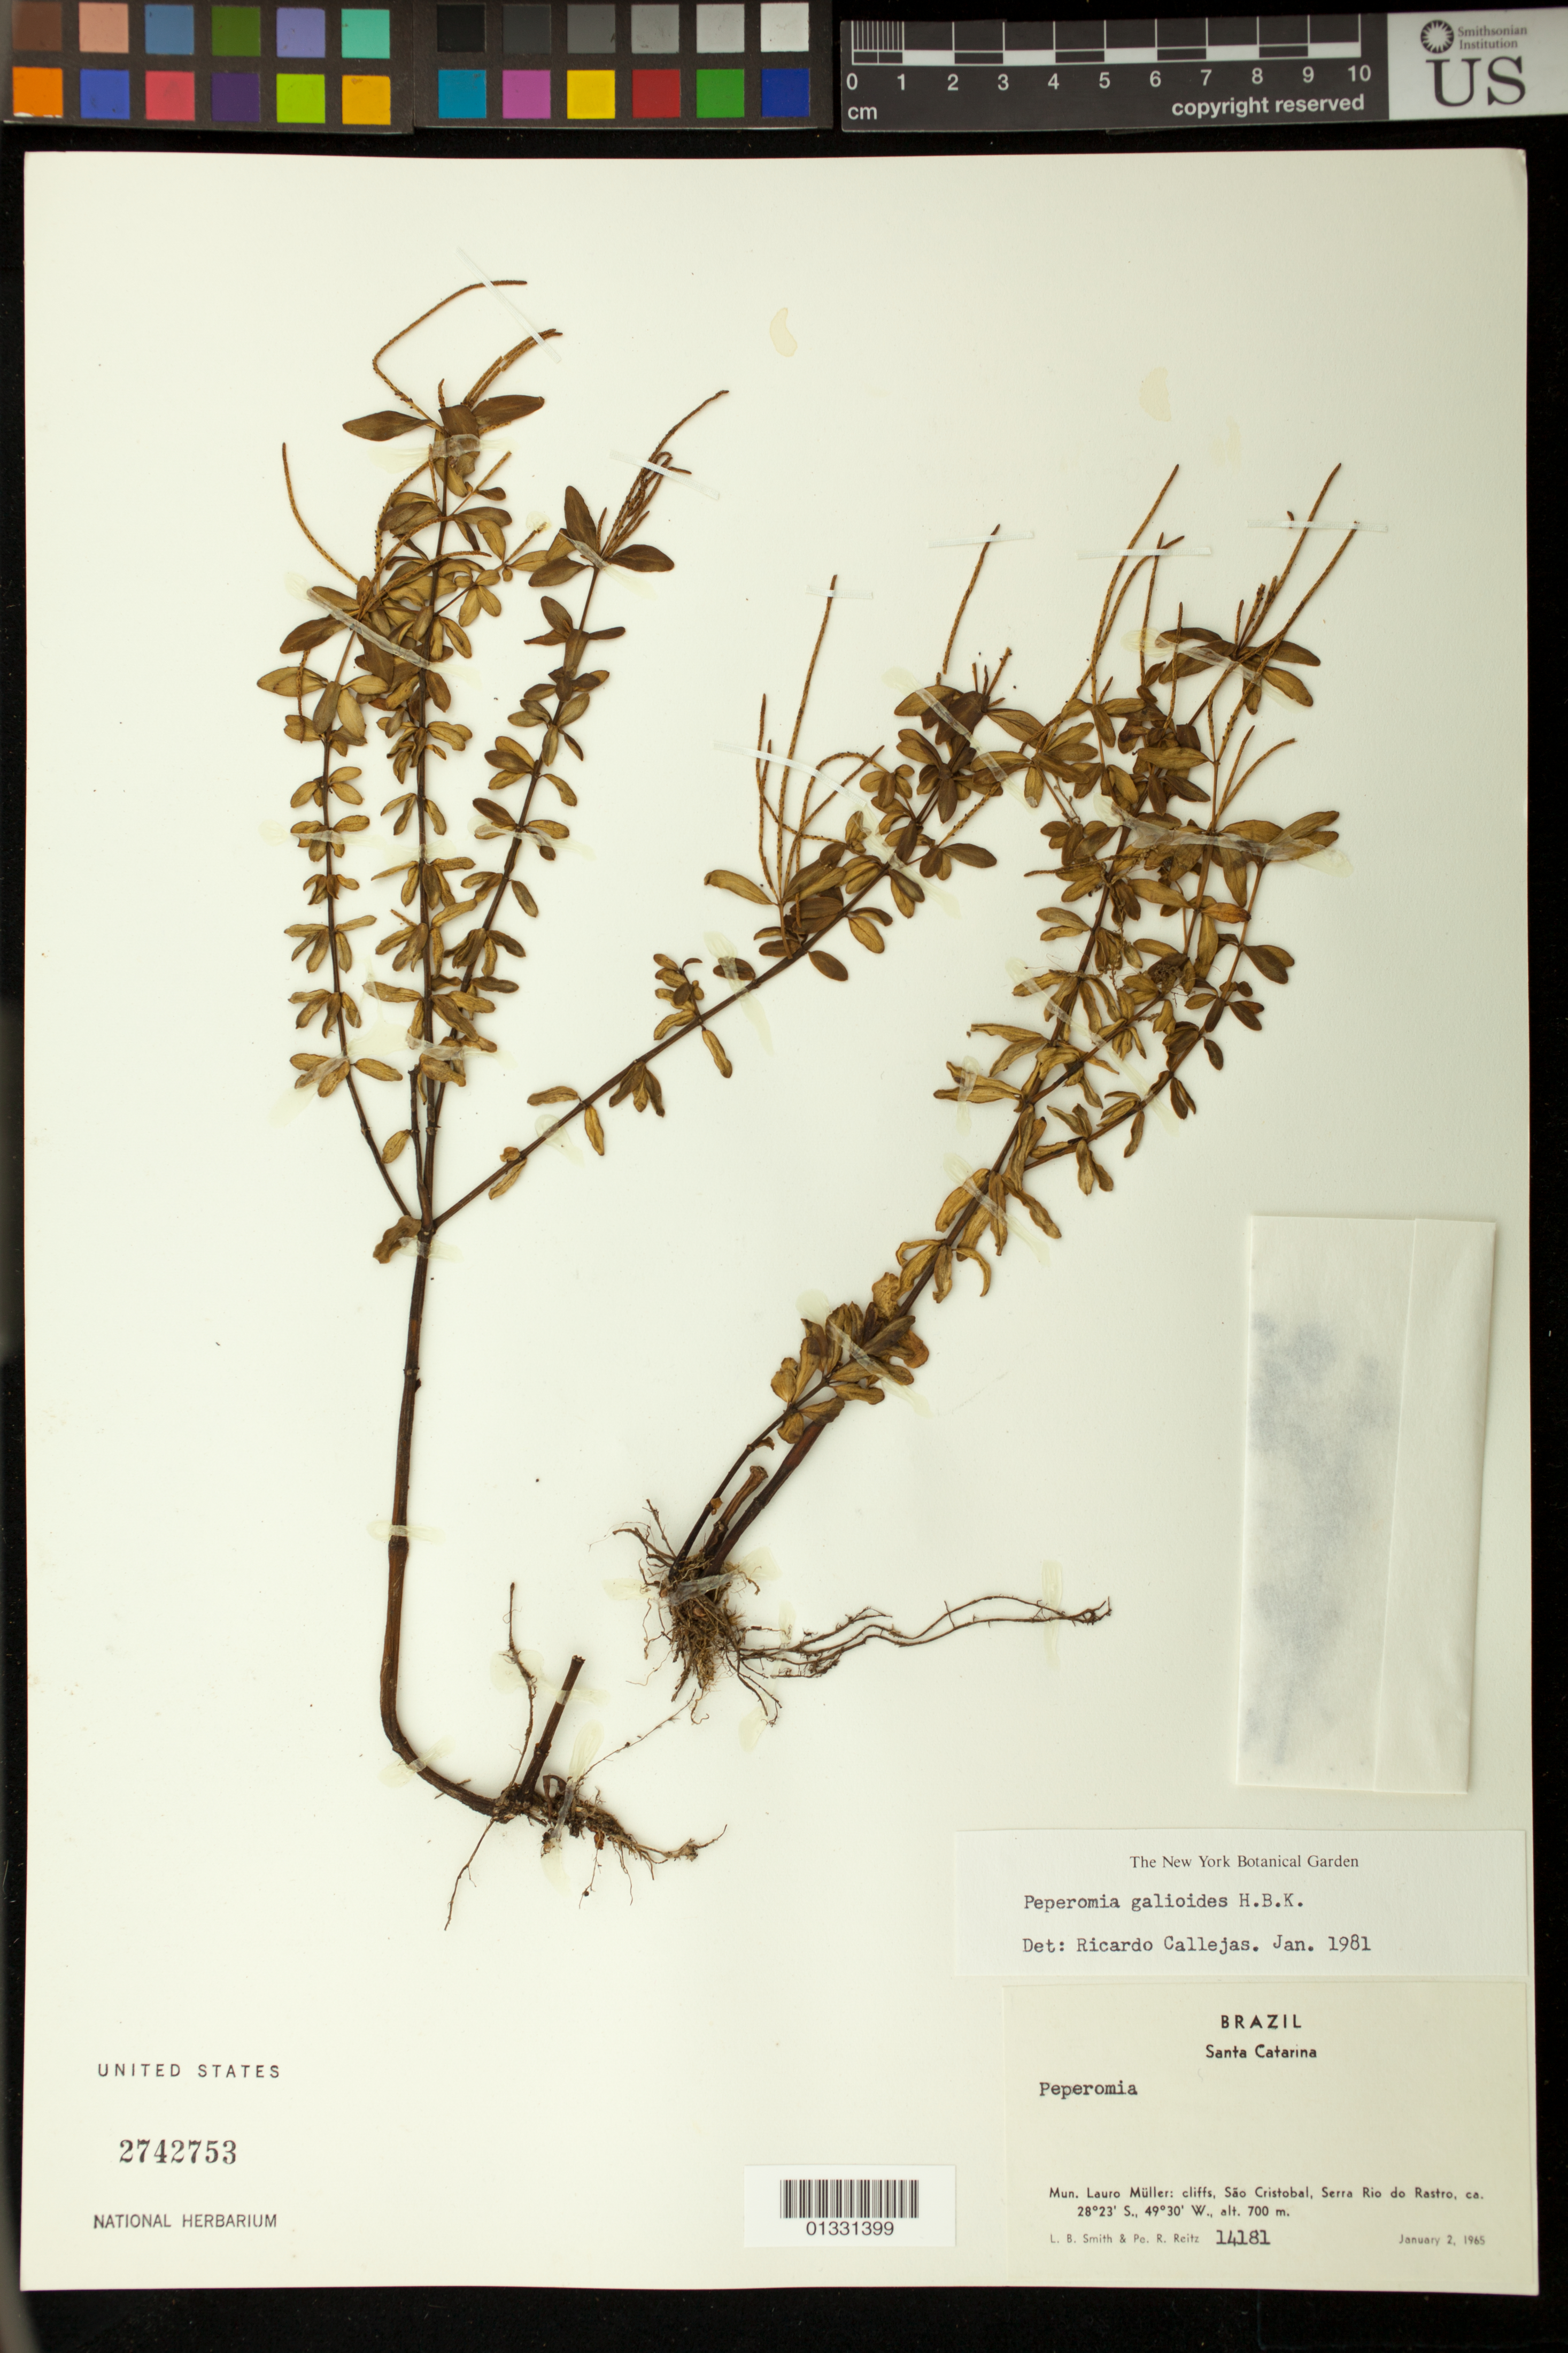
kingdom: Plantae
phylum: Tracheophyta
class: Magnoliopsida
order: Piperales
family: Piperaceae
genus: Peperomia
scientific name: Peperomia galioides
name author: Kunth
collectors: L. Smith & R. Reitz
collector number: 14181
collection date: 1965-01-02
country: Brazil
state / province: Santa Catarina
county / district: Lauro Müller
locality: São Cristobal, Serra Rio do Rastro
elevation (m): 700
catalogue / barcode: US 2742753